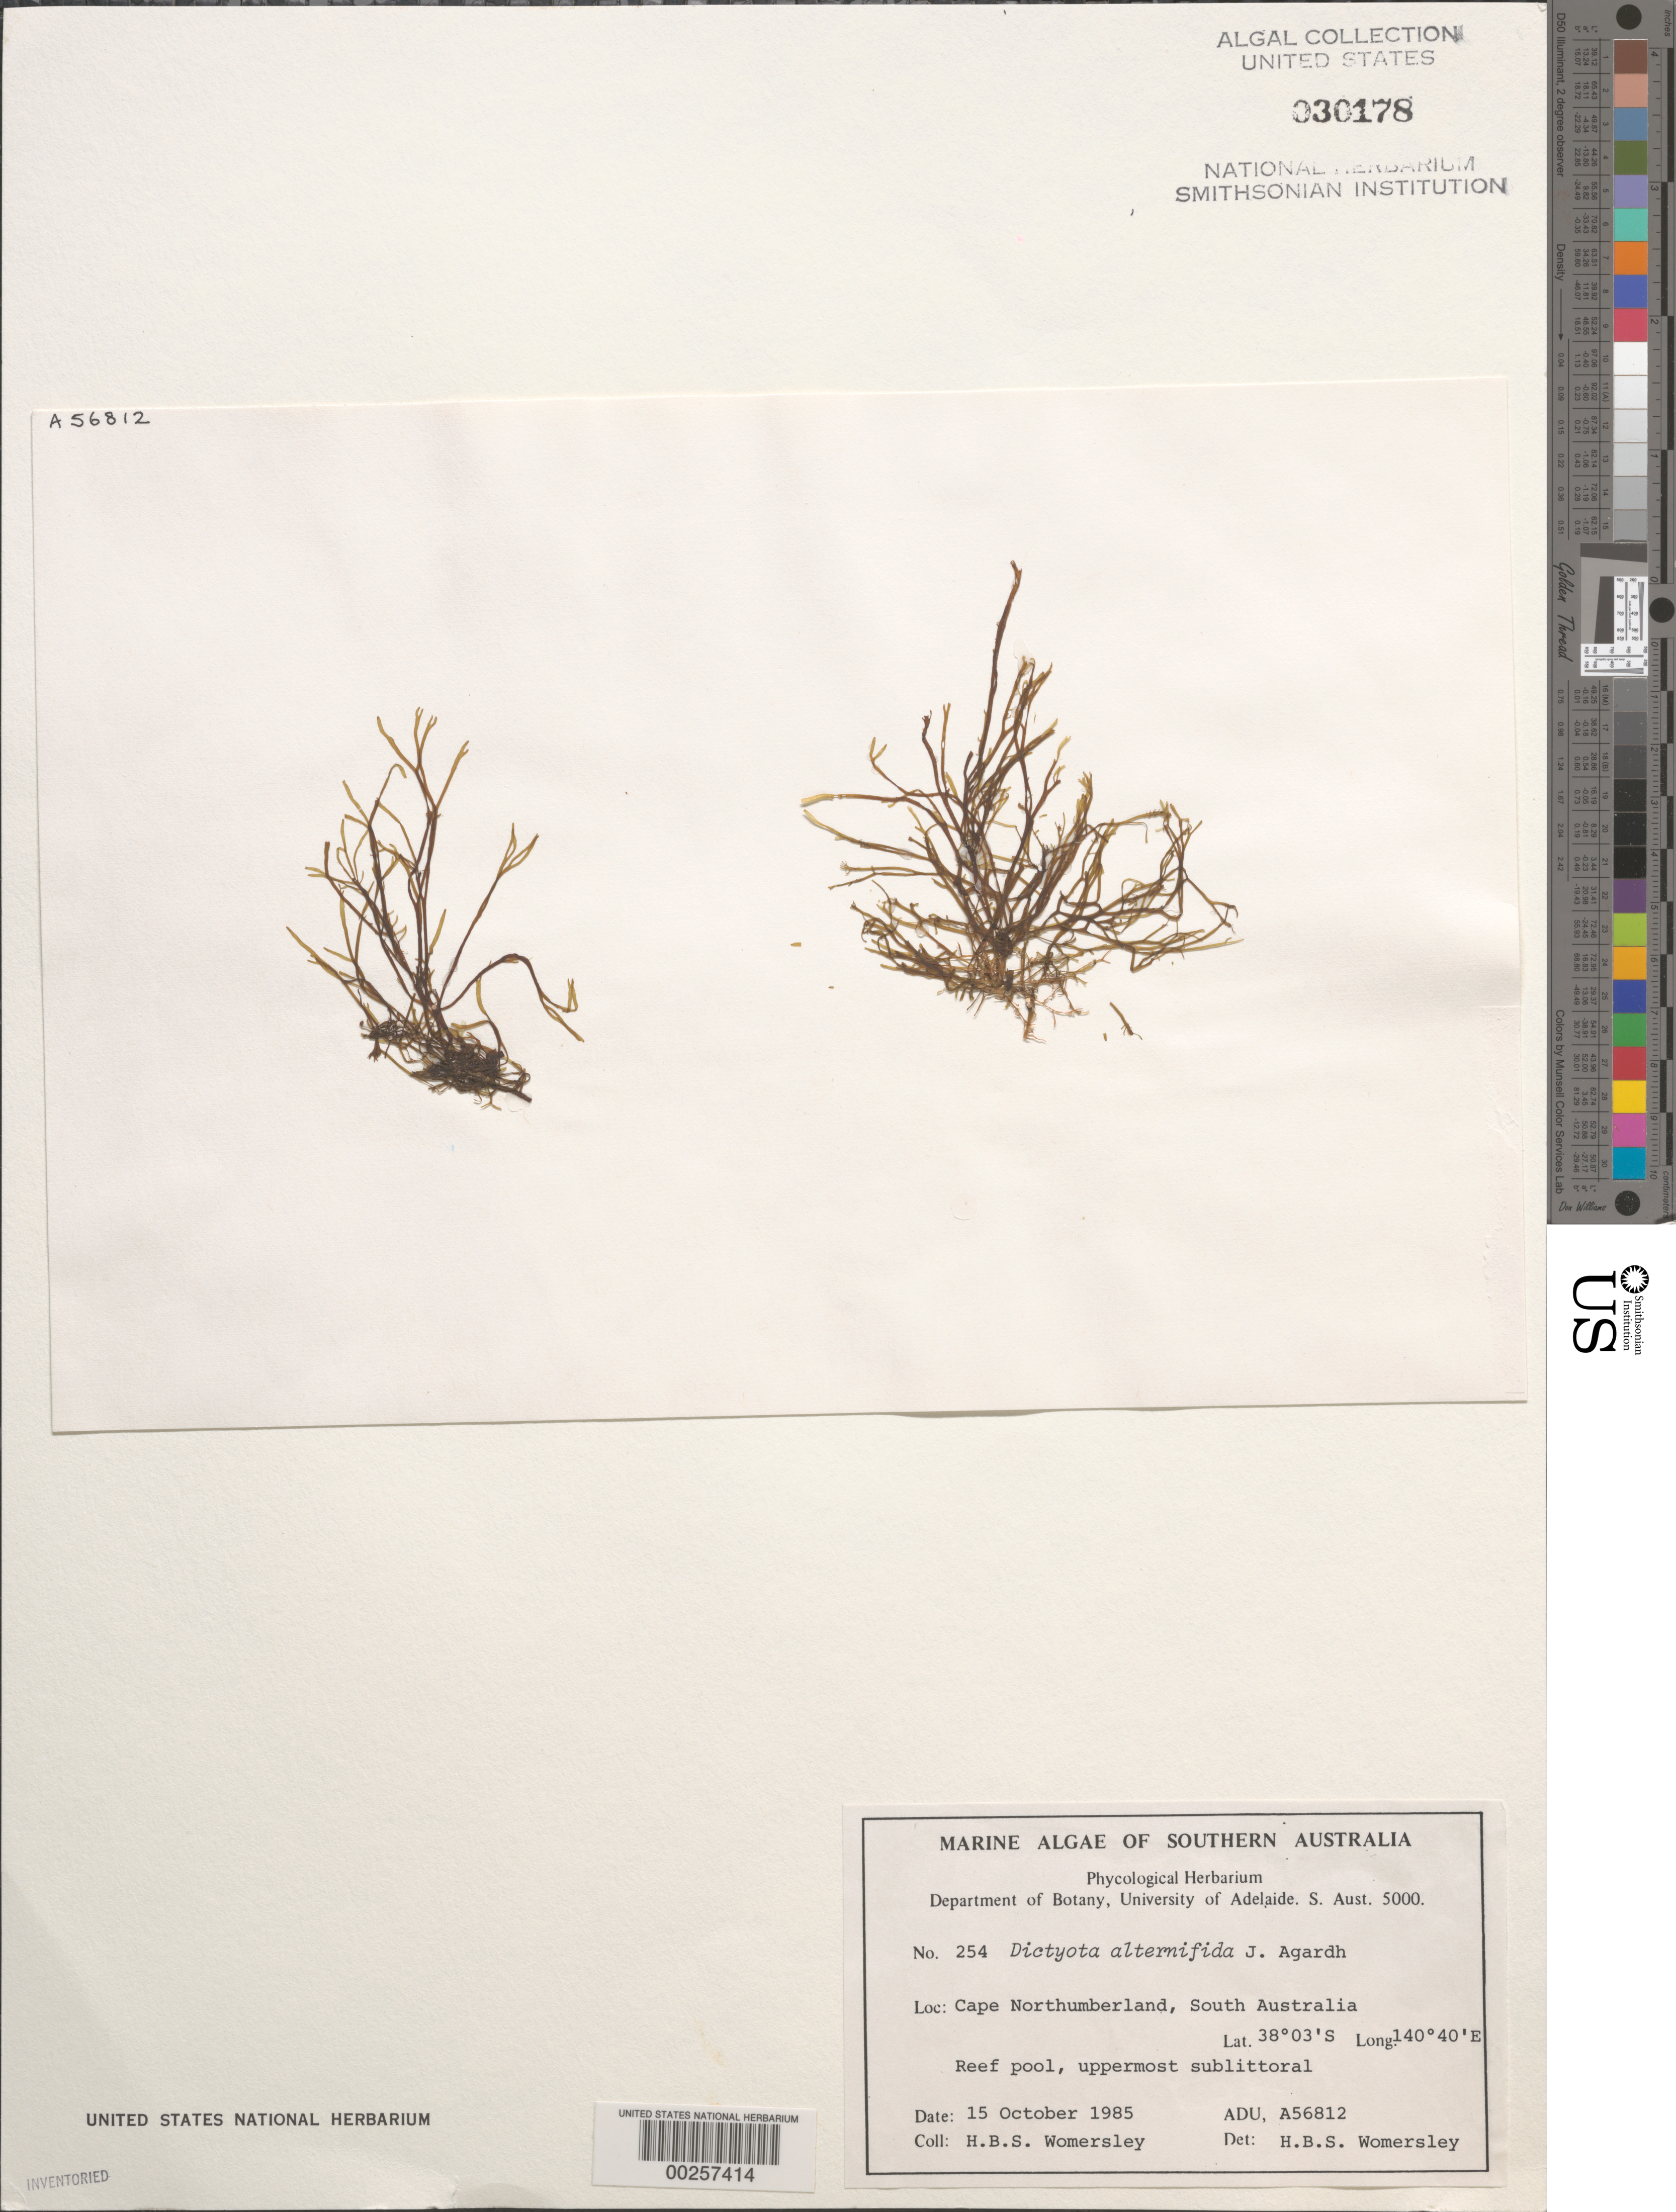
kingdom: Chromista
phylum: Ochrophyta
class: Phaeophyceae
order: Dictyotales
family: Dictyotaceae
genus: Dictyota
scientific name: Dictyota alternifida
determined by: Womersley, H. B. S.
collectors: H. B. S. Womersley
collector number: ADU A56812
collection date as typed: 15 Oct 1985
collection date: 1985-10-15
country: Australia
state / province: South Australia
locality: Cape northumberland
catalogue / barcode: US 30178